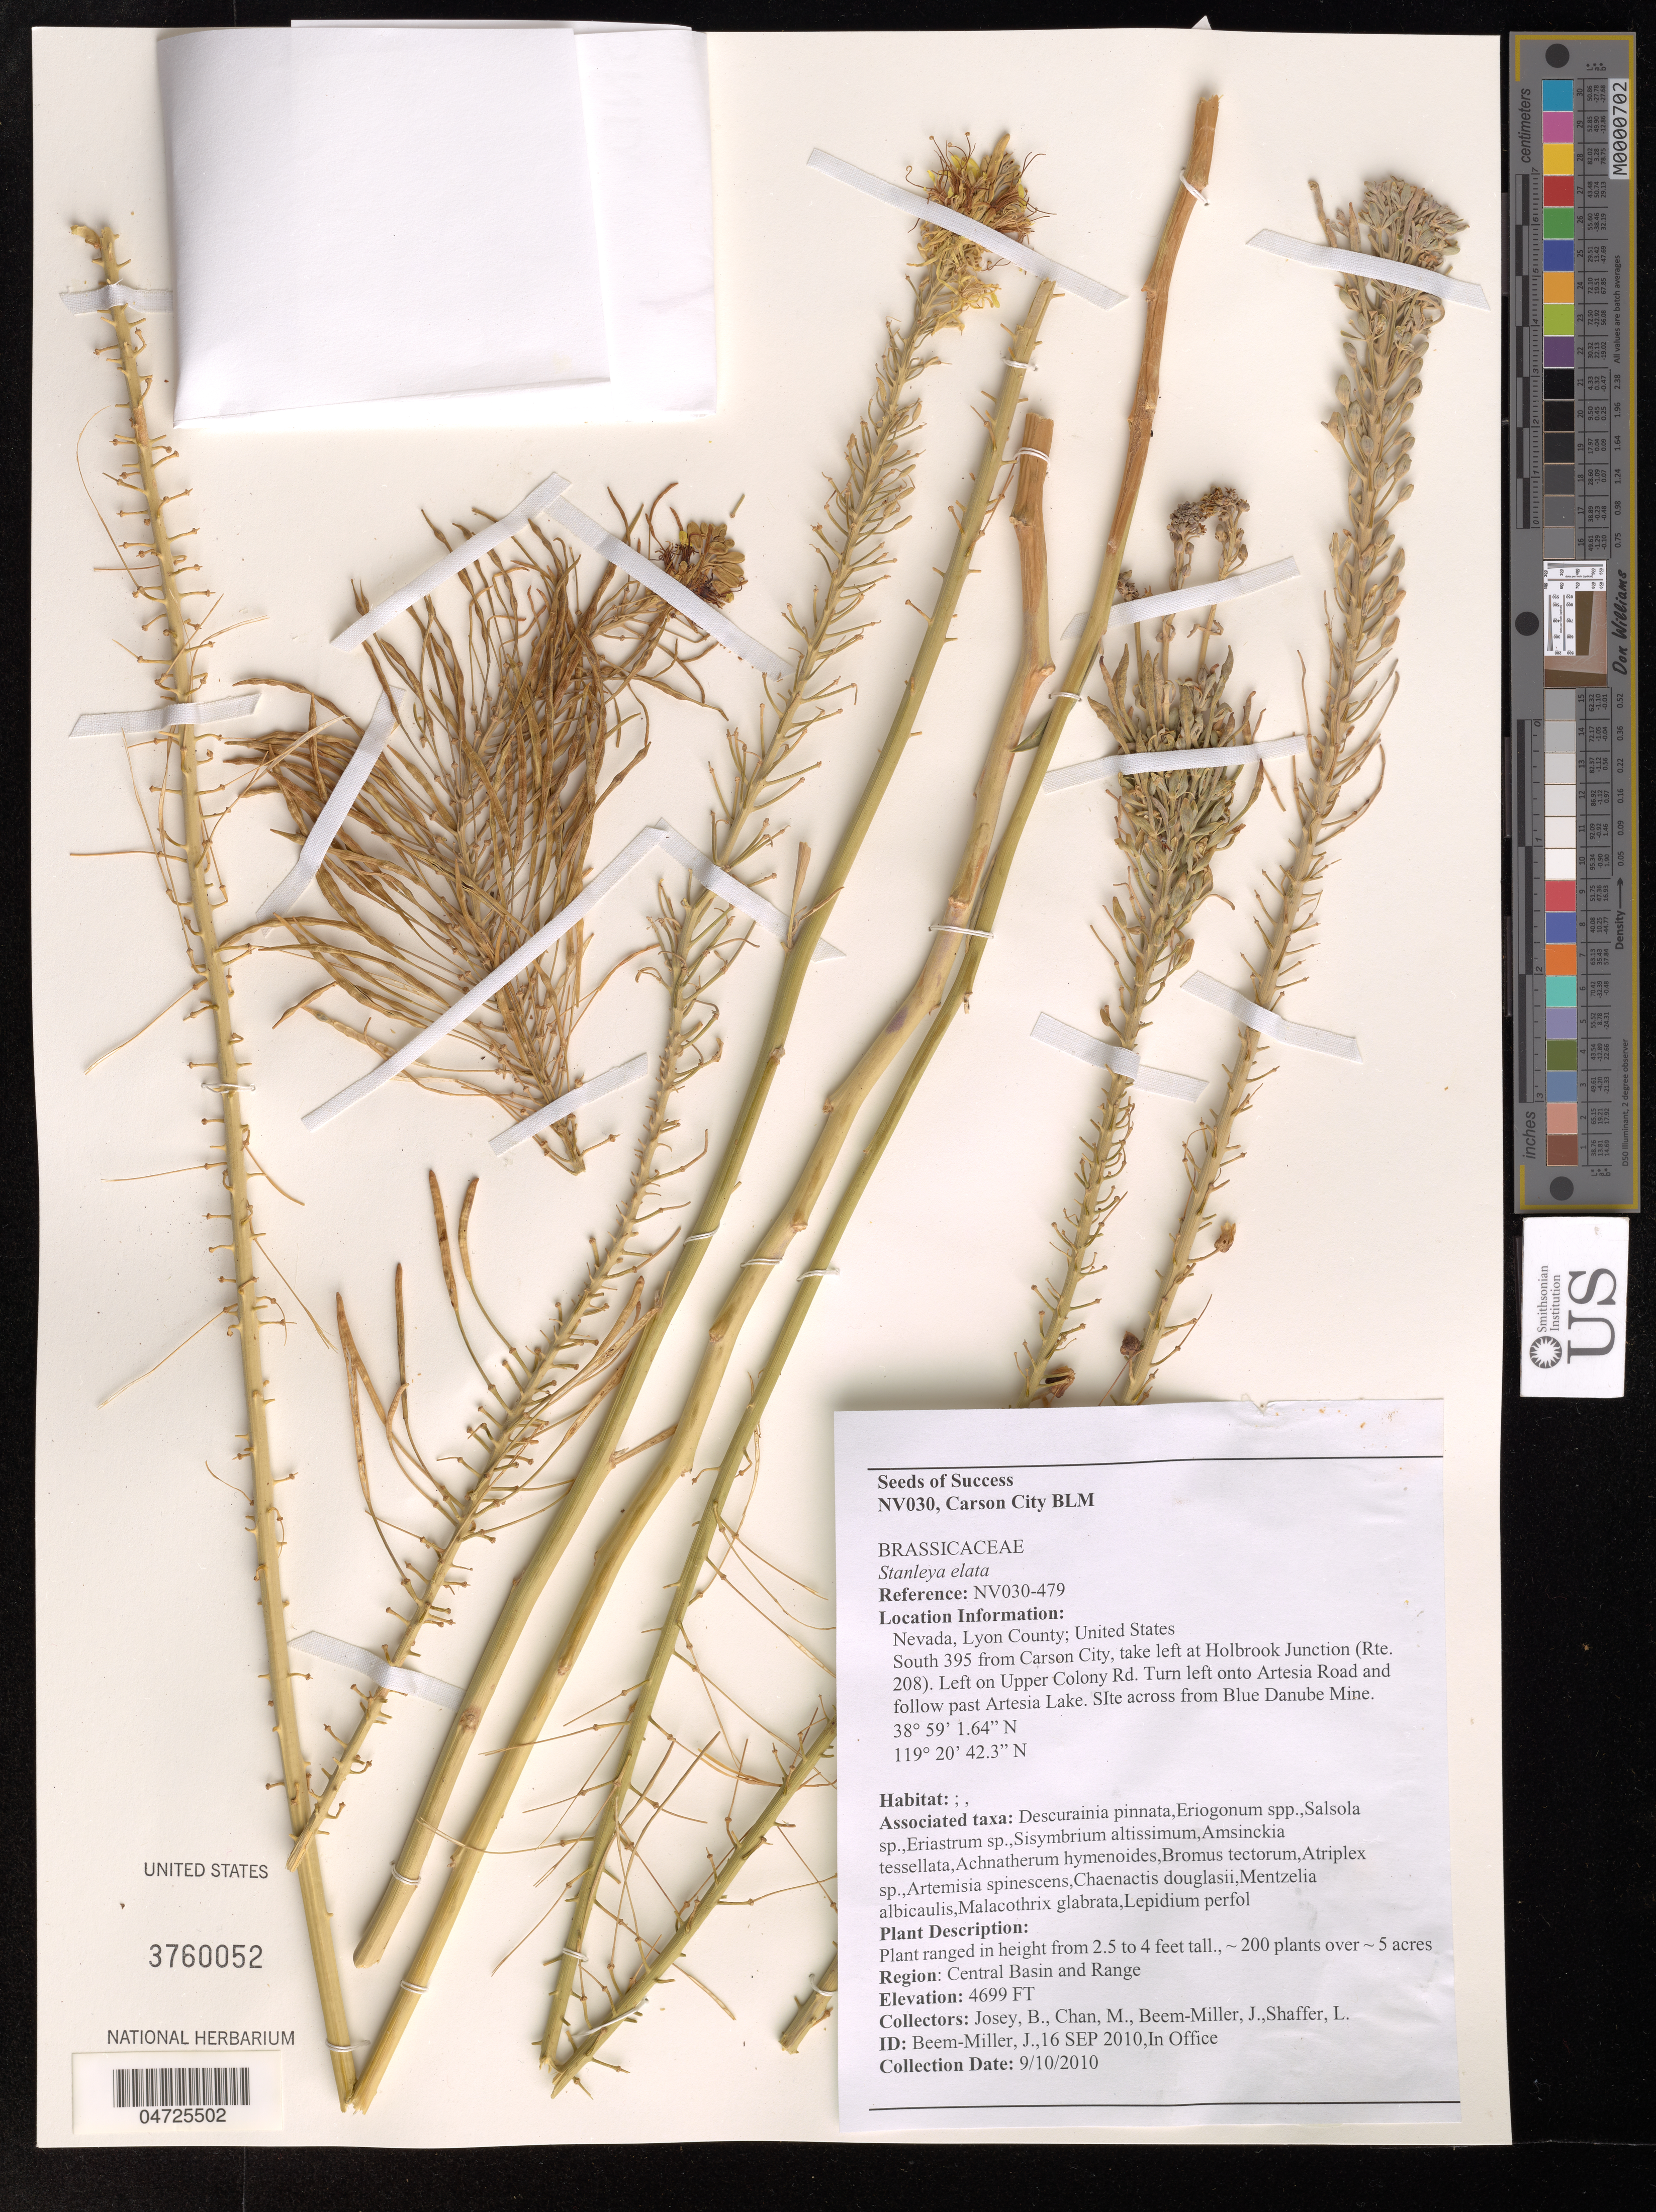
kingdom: Plantae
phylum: Tracheophyta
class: Magnoliopsida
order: Brassicales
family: Brassicaceae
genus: Stanleya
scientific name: Stanleya elata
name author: M.E. Jones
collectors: B. Josey, M. Chan, J. Beem-Miller & L. Shaffer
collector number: NV030-479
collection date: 2010-09-10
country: United States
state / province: Nevada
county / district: Lyon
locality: Lyon County. South 395 from Carson City, take left at Holbrook Junction (Rte. 208). Left on Upper Colony Rd. Turn left onto Artesia Road and follow past Artesia Lake. SIte across from Blue Danube Mine. Region: Central Basin and Range.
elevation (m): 1432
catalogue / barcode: US 3760052